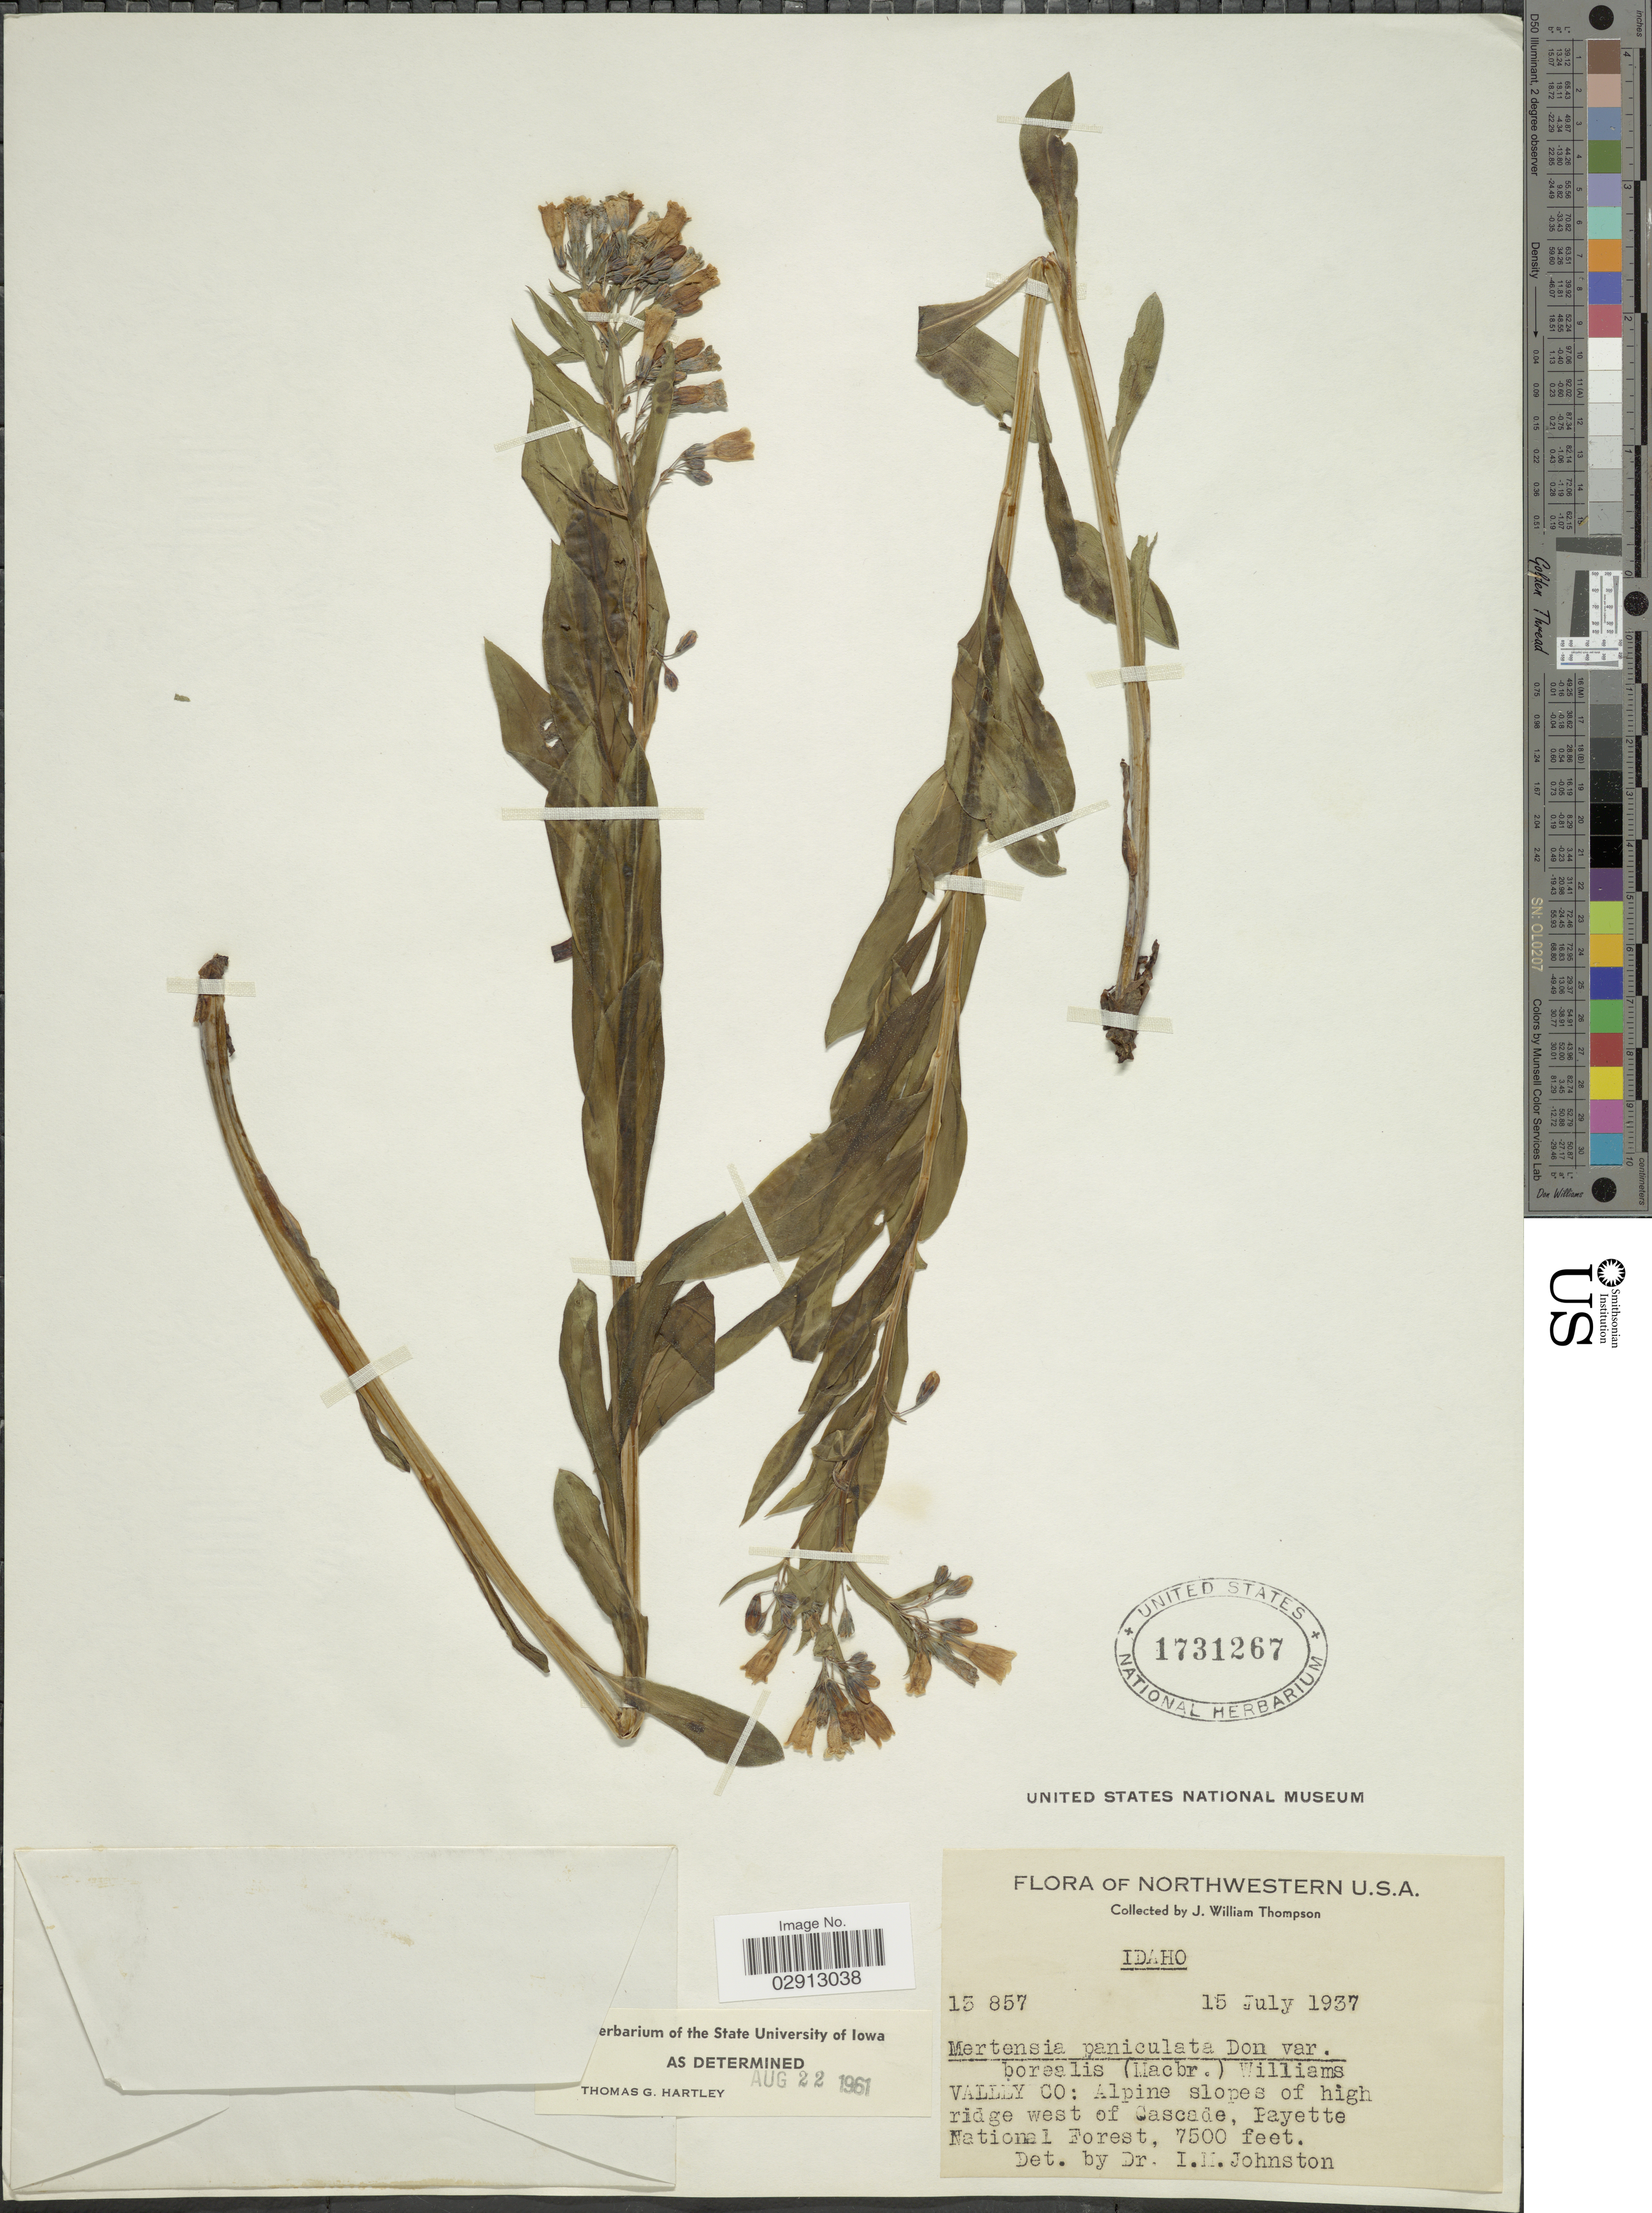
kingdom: Plantae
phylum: Tracheophyta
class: Magnoliopsida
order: Boraginales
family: Boraginaceae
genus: Mertensia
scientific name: Mertensia paniculata var. borealis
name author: (J.F. Macbr.) L.O. Williams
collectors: J. W. Thompson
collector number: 13857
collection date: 1937-07-15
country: United States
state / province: Idaho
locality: Northwestern U.S.A. Valley Co: Alpine slopes of high ridge west of Cascade, Payette National Forest.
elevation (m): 2286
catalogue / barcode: US 1731267